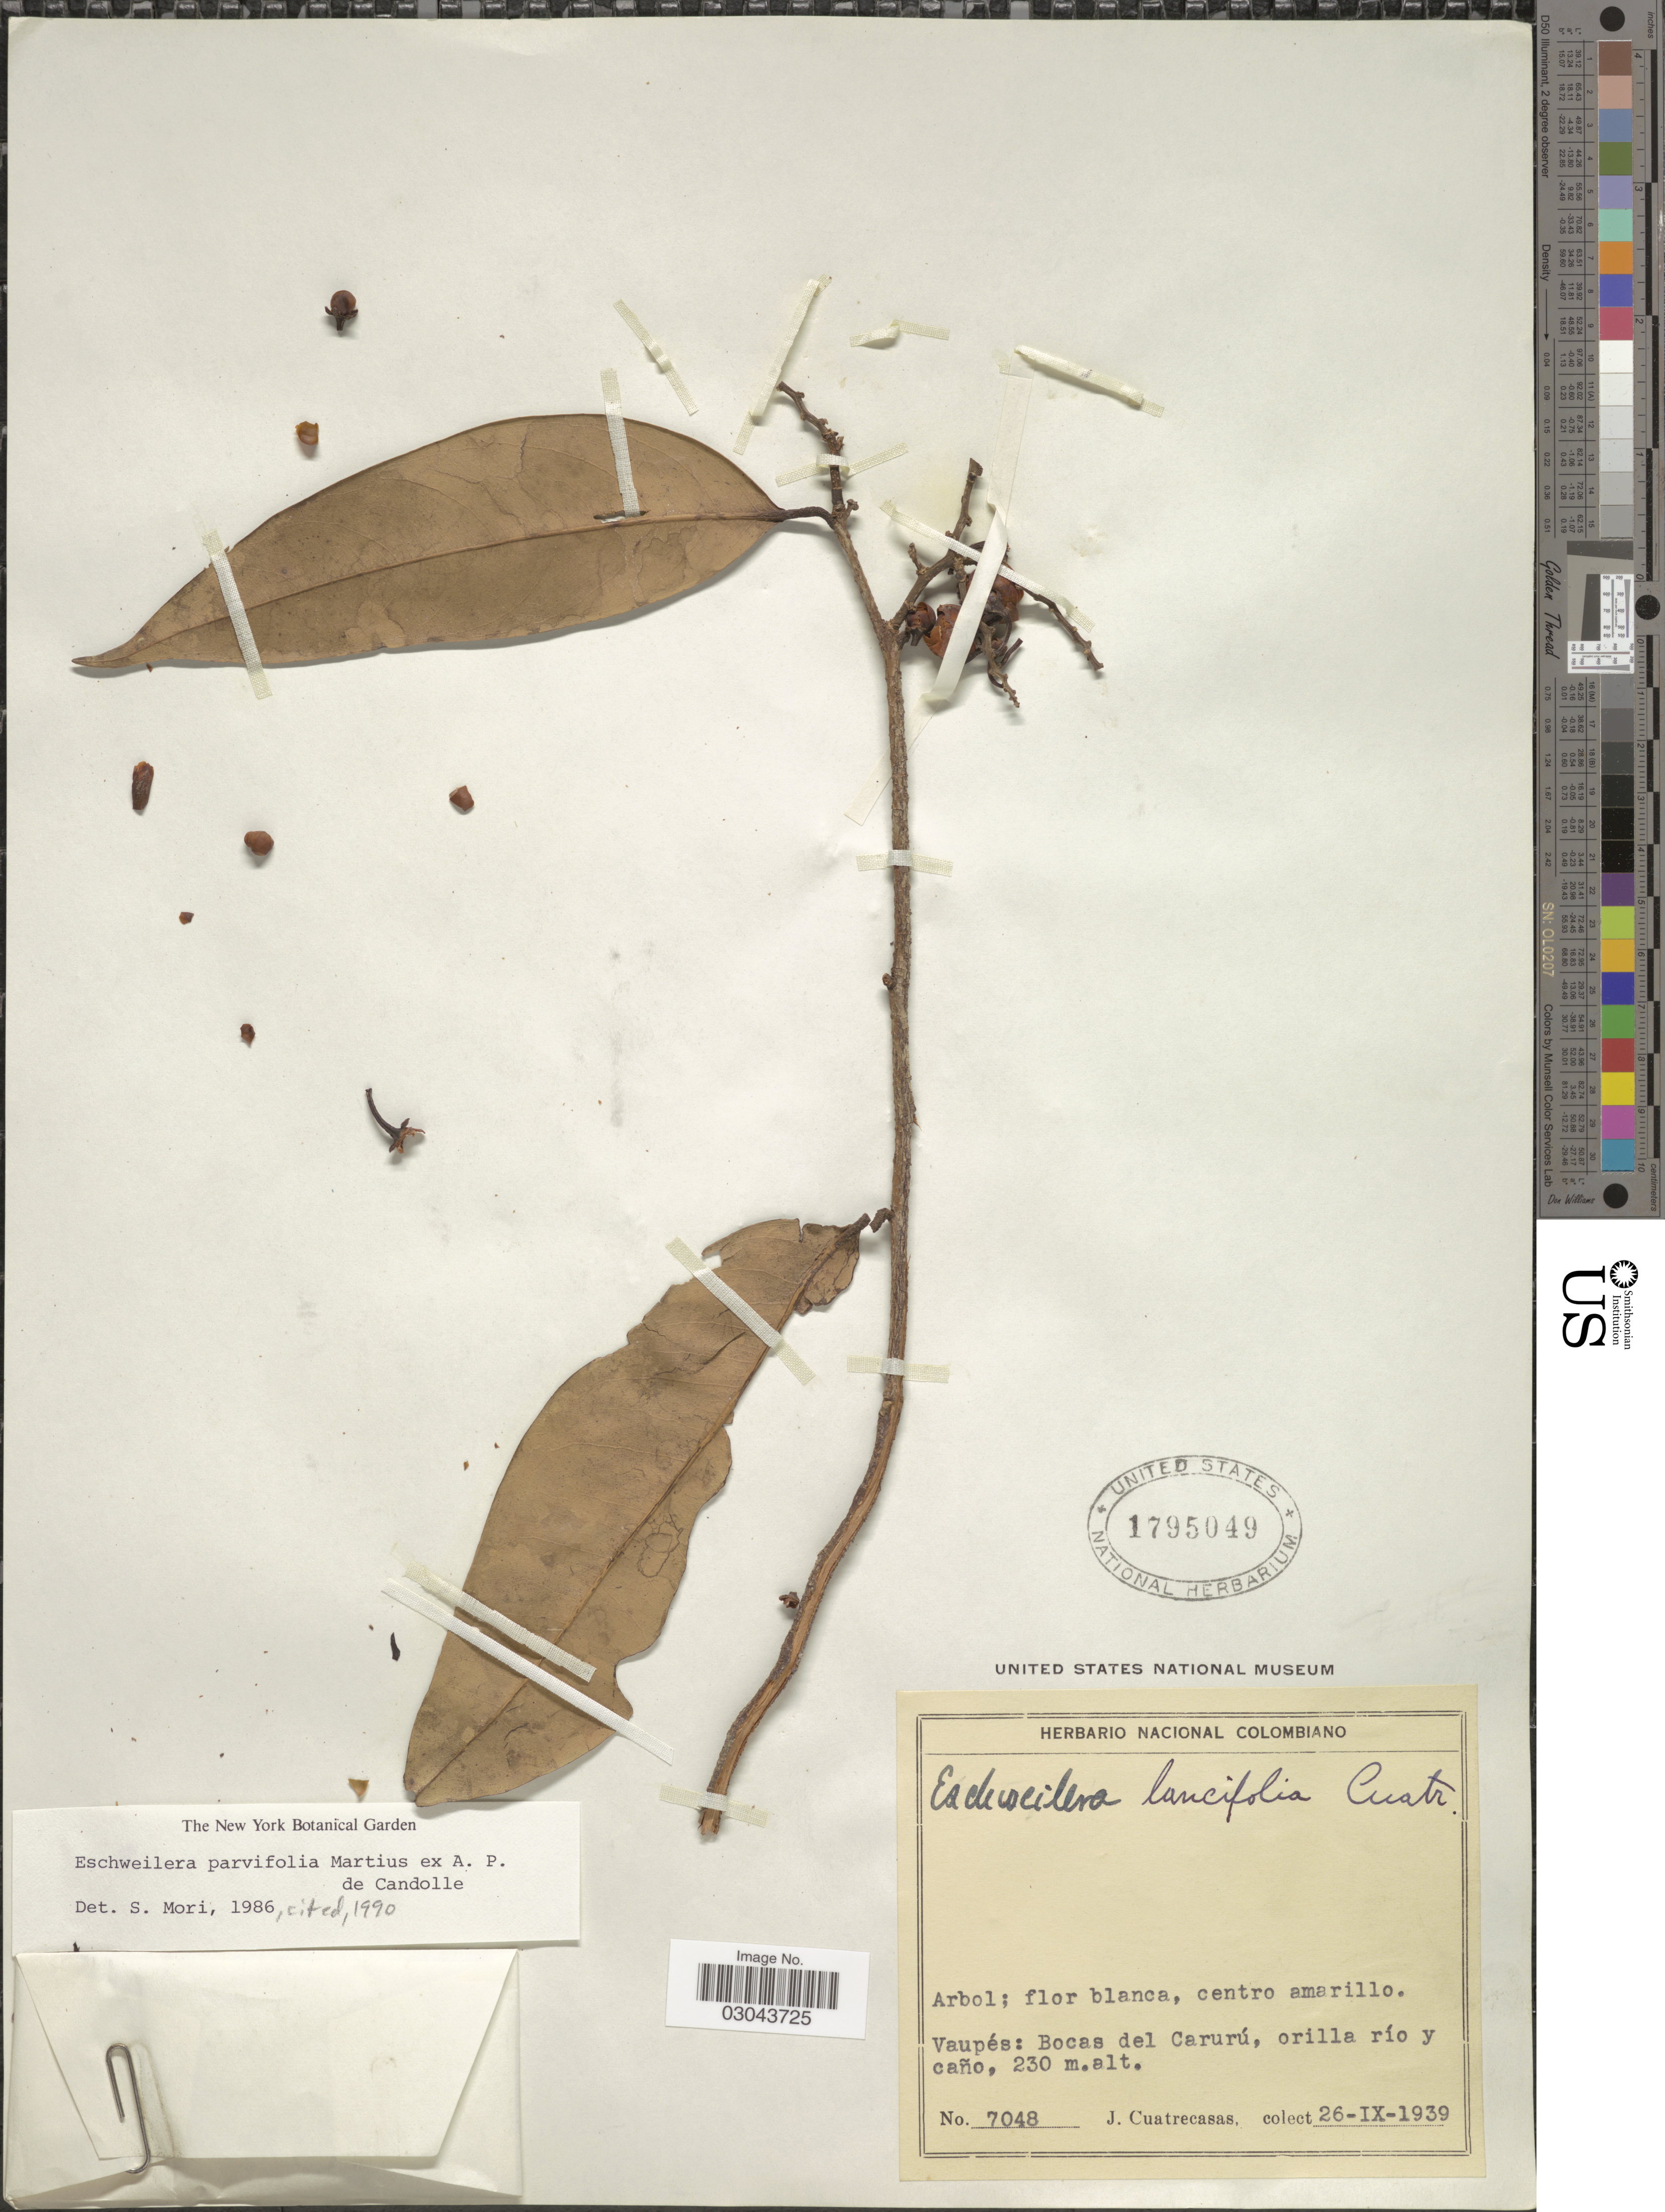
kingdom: Plantae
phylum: Tracheophyta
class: Magnoliopsida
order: Ericales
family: Lecythidaceae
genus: Eschweilera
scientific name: Eschweilera parviflora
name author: (Aubl.) Miers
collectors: J. Cuatrecasas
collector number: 7048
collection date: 1939-09-26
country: Colombia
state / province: Vaupés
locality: Bocas del Carurú, orilla río y caño.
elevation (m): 230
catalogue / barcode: US 1795049